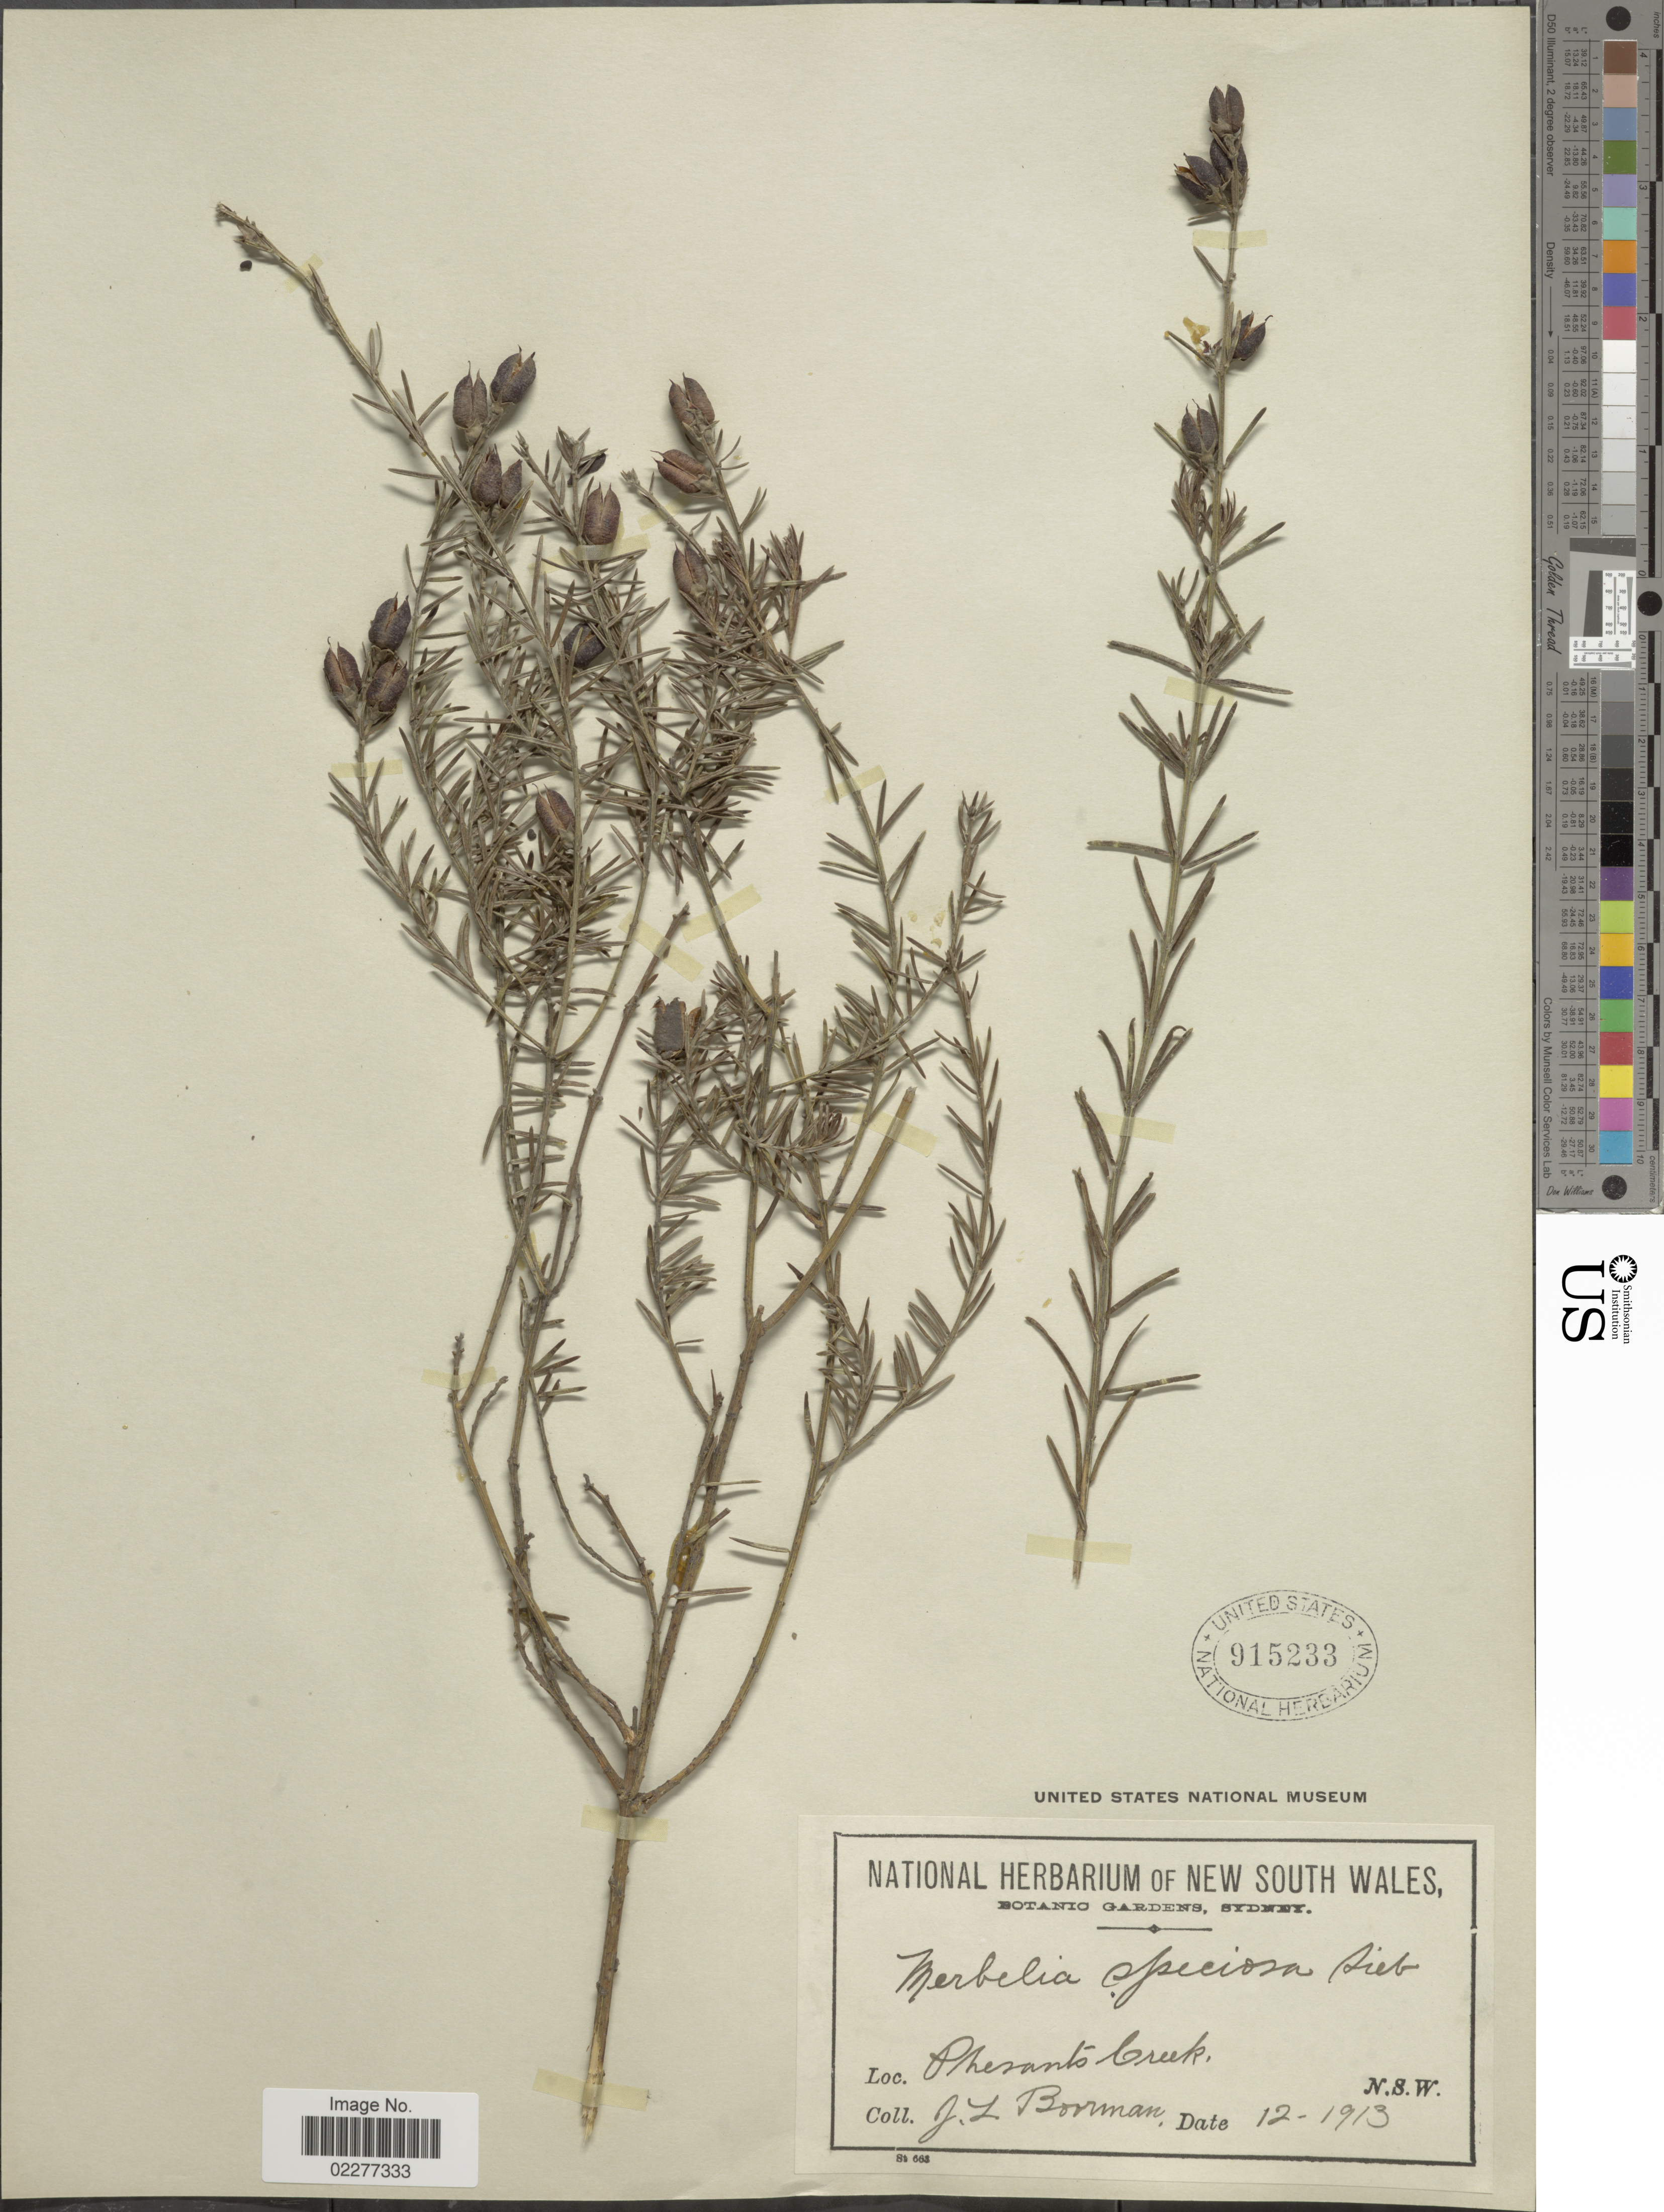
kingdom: Plantae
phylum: Tracheophyta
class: Magnoliopsida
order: Fabales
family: Fabaceae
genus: Mirbelia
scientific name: Mirbelia speciosa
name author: DC.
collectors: J. Boorman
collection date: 1913-12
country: Australia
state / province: New South Wales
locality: Phesants Creek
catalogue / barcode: US 915233